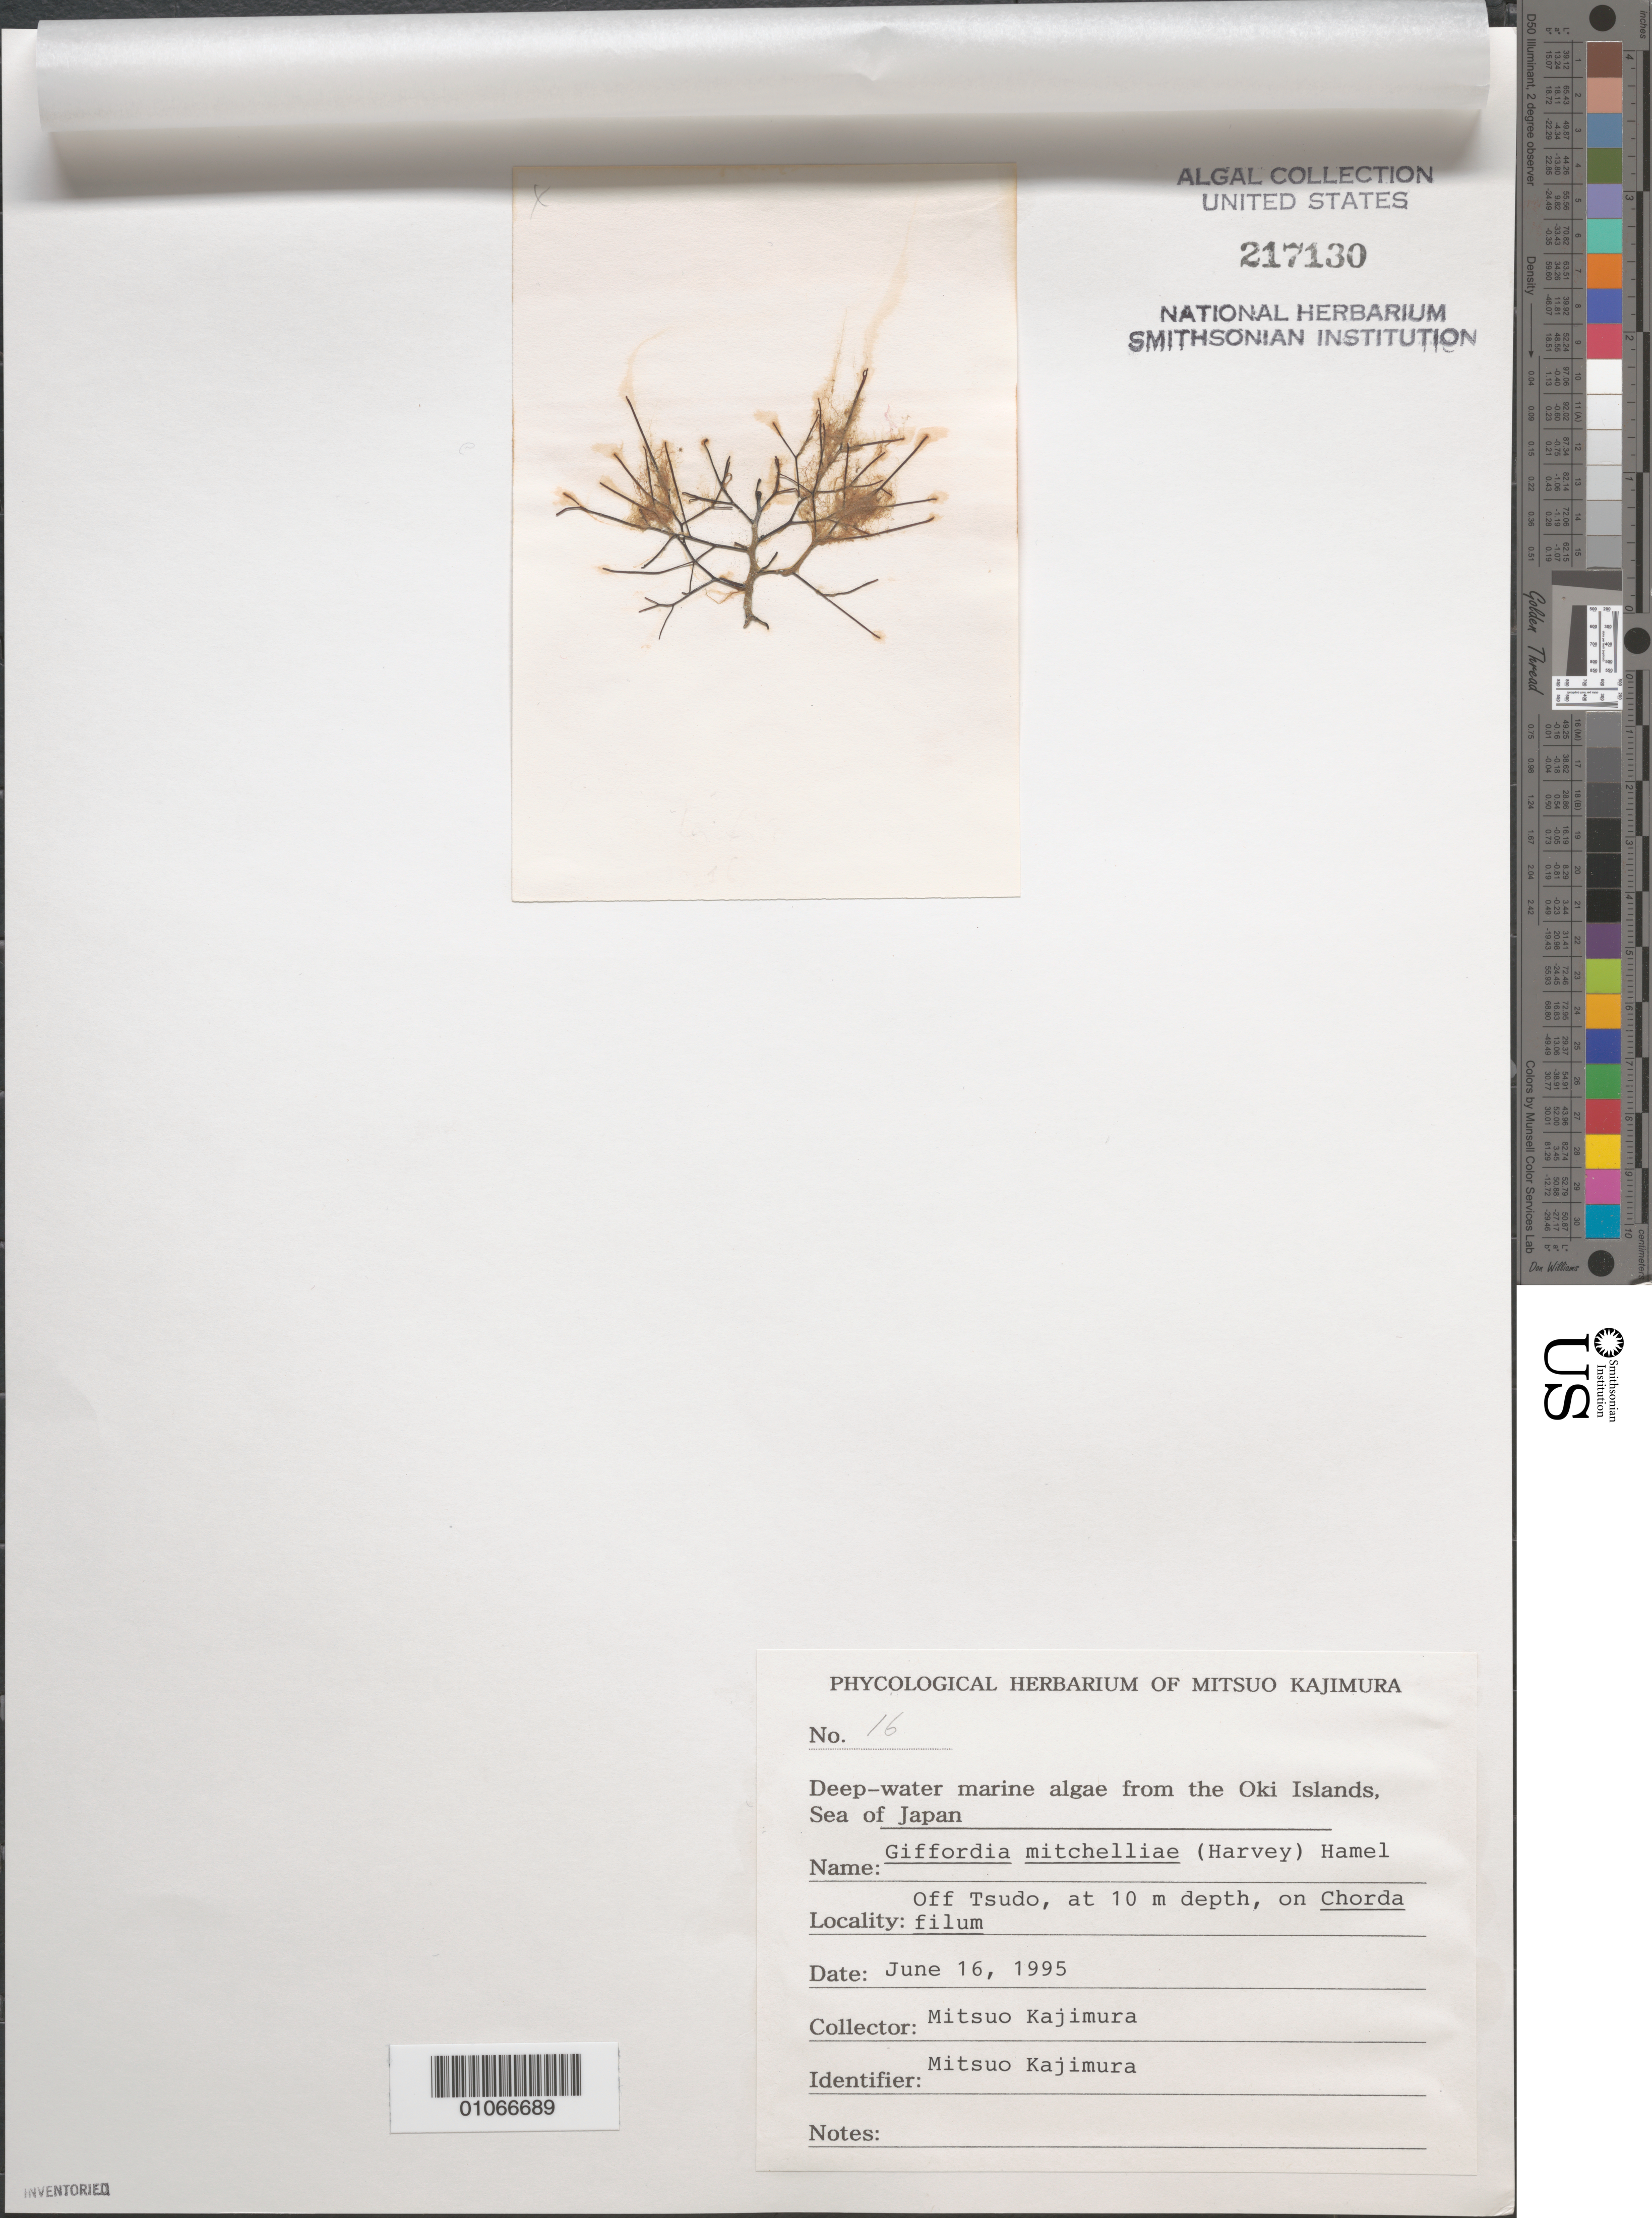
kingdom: Chromista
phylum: Ochrophyta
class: Phaeophyceae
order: Ectocarpales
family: Acinetosporaceae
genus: Giffordia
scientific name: Giffordia mitchelliae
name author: (Harv.) G. Hamel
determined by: Kajimura, Mitsuo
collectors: M. Kajimura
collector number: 16 & specimen 4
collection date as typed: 16 Jun 1995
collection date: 1995-06-16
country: Japan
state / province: Simane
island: Oki Is.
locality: Off Tsudo [village], Sea of Japan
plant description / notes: Phycologial Herbarium of Mitsuo Kajimura, Deep-water marine algae from the Oki Islands, Sea of Japan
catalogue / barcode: US 217130